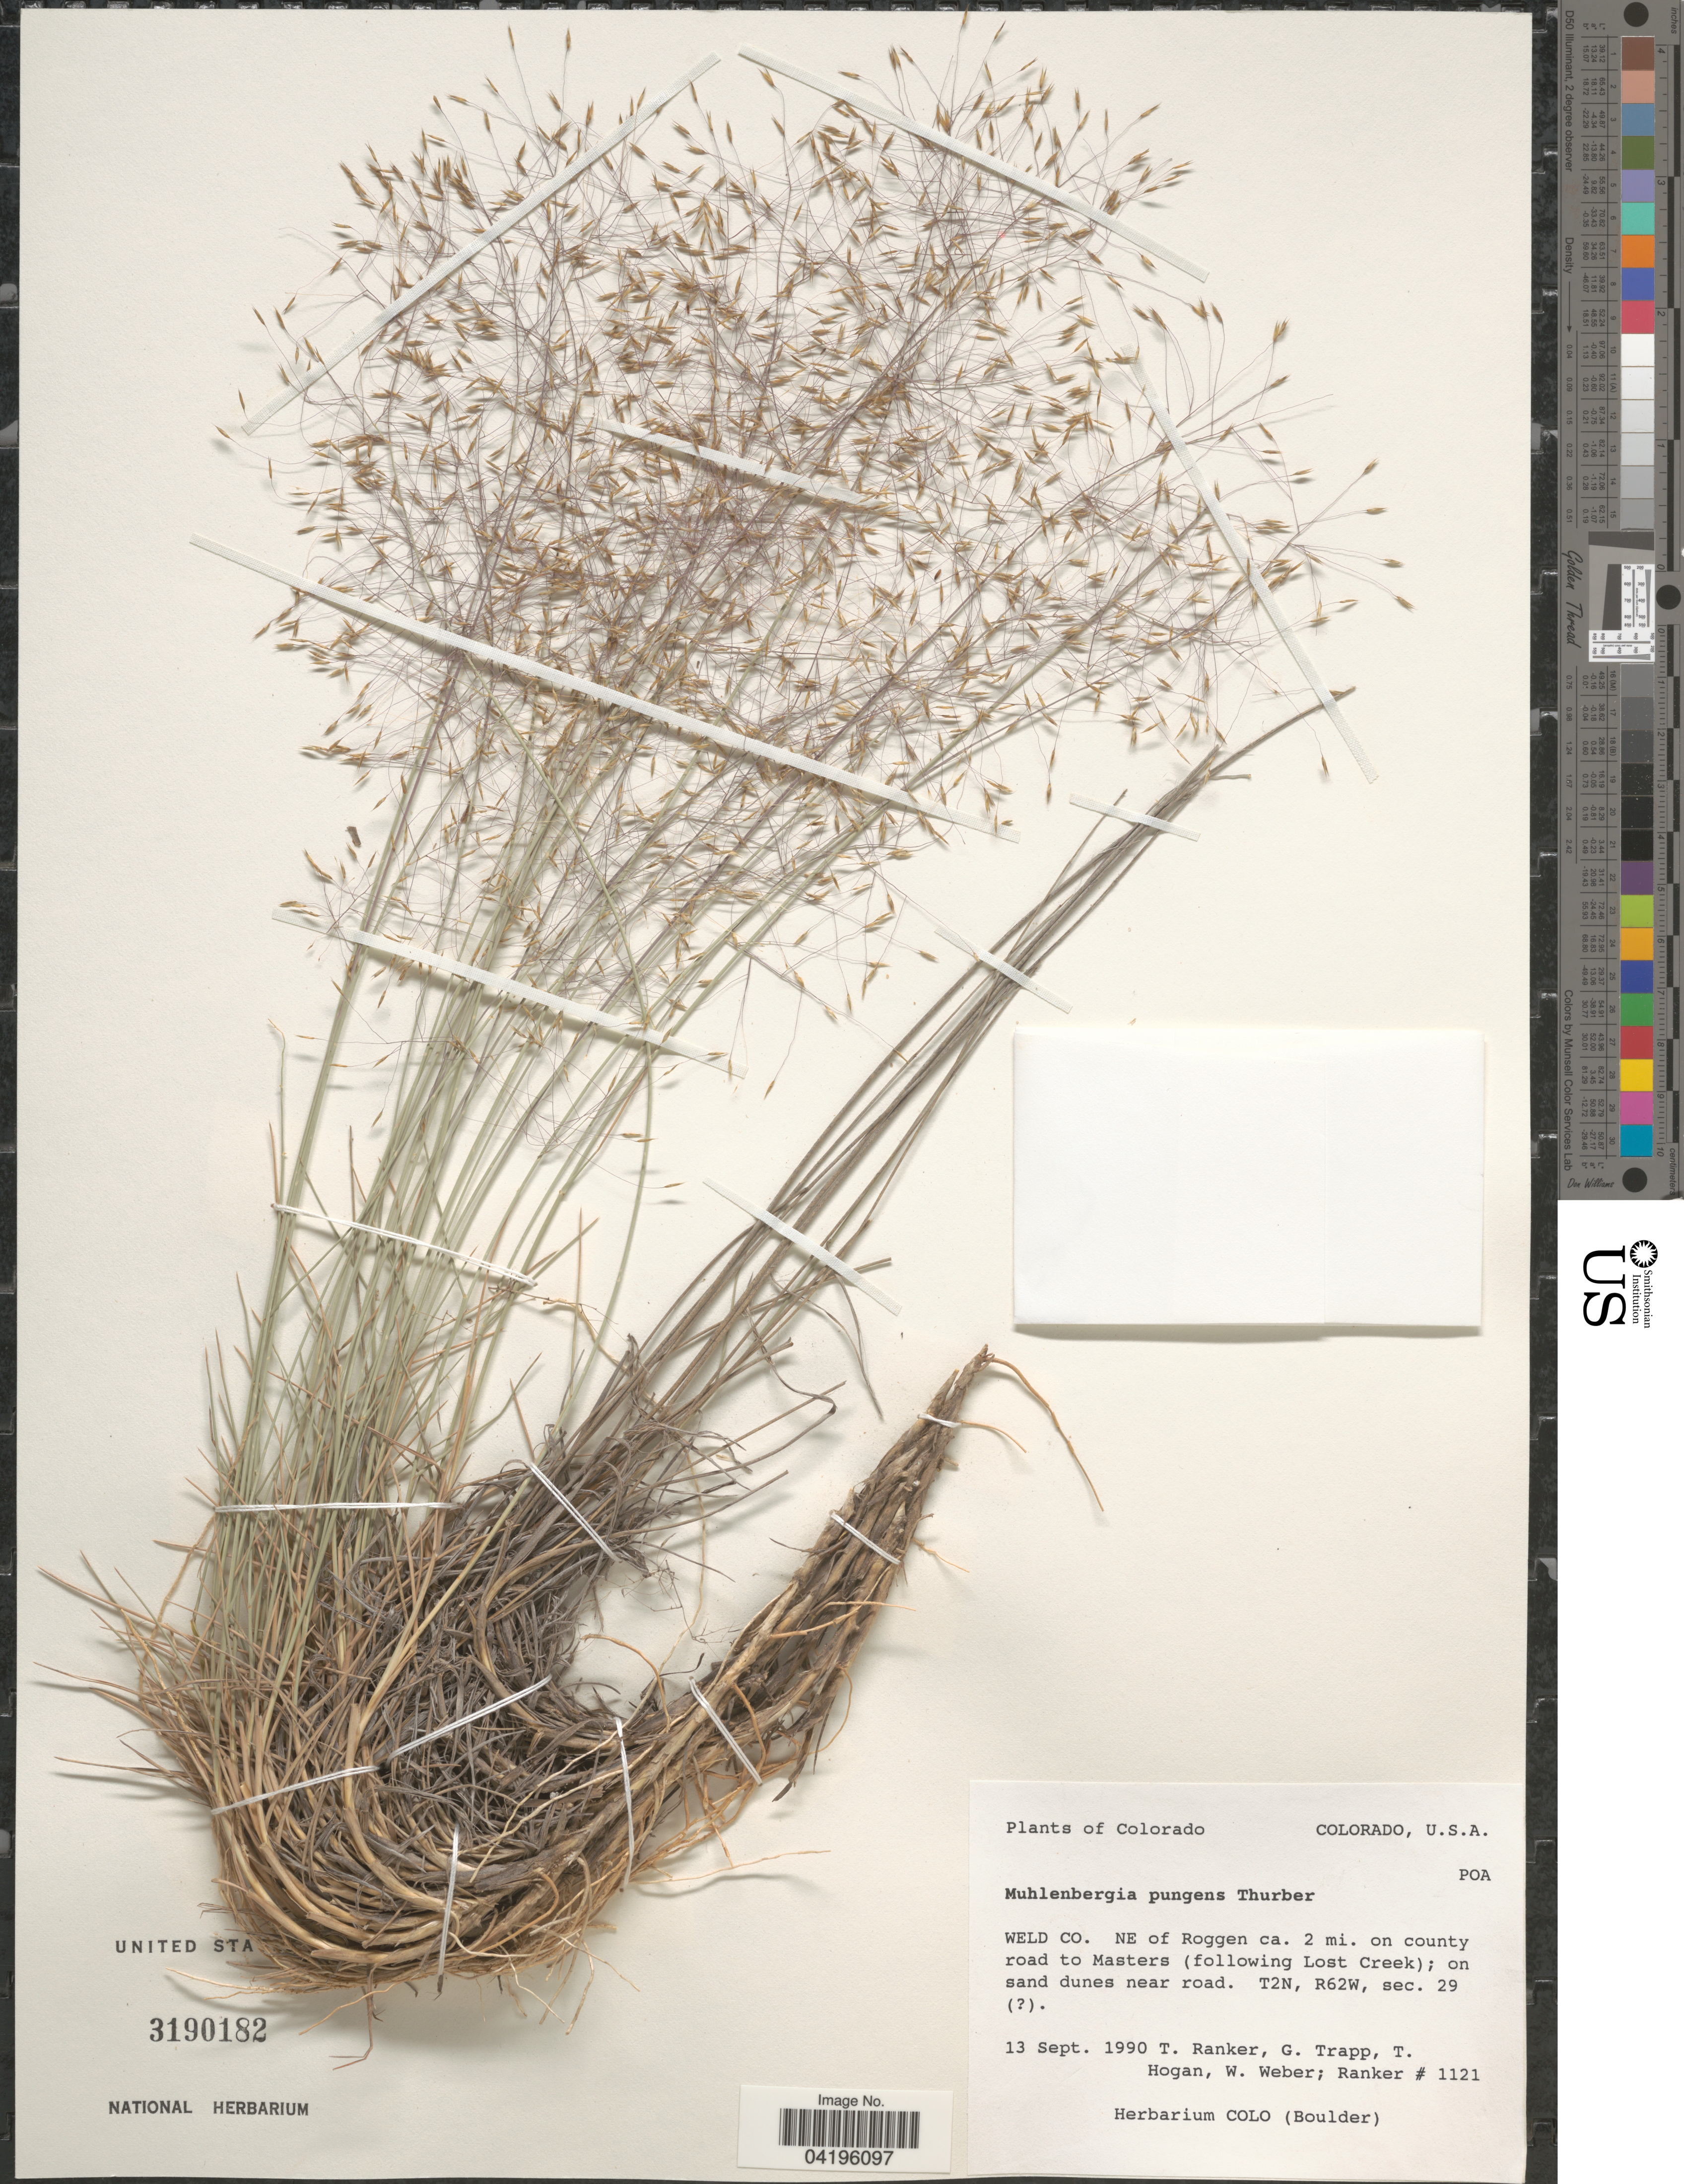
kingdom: Plantae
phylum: Tracheophyta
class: Liliopsida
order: Poales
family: Poaceae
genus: Muhlenbergia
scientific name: Muhlenbergia pungens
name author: Thurb. ex A. Gray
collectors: T. A. Ranker, G. Trapp, T. Hogan & W. Weber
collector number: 1121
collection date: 1990-09-13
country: United States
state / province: Colorado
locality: Weld Co. NE of Roggen ca. 2 mi. on county road to Masters (following Lost Creek); on sand dunes near road. T2N, R62W, sec. 29.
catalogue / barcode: US 3190182